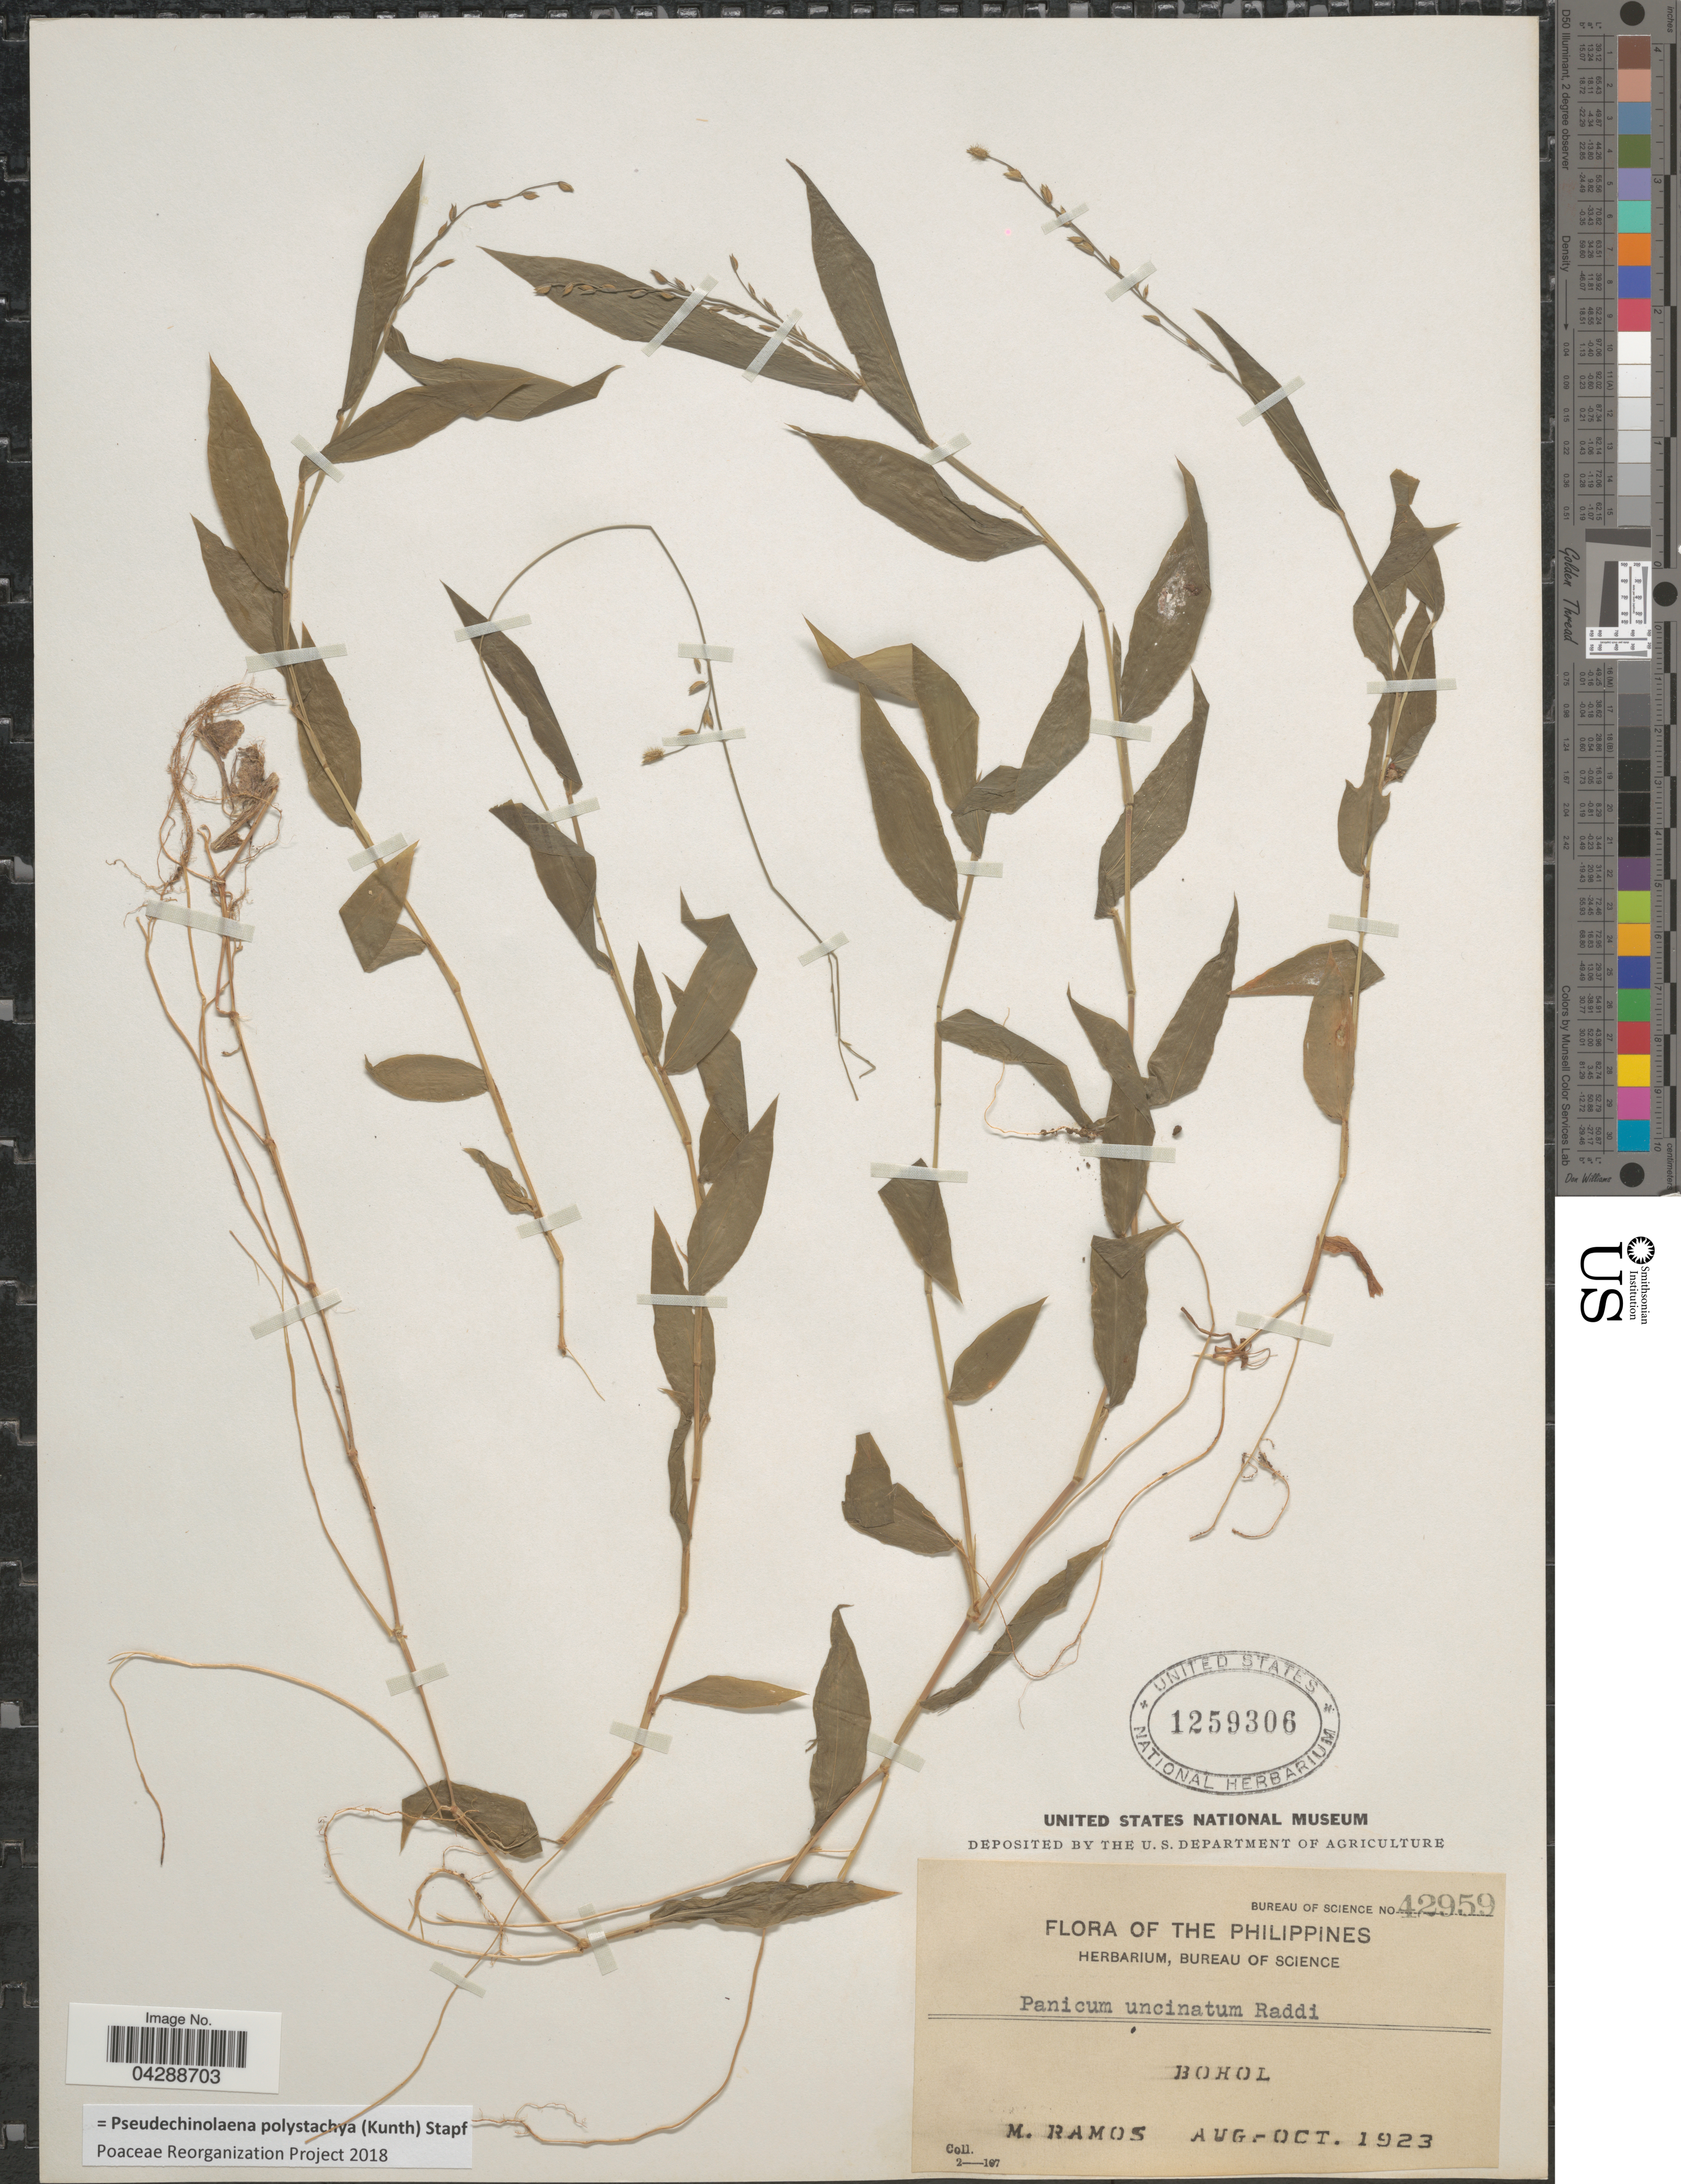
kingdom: Plantae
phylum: Tracheophyta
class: Liliopsida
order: Poales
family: Poaceae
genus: Pseudechinolaena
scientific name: Pseudechinolaena polystachya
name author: (Kunth) Stapf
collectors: M. Ramos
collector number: Bureau of Science 42959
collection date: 1923-08/1923-10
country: Philippines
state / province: Central Visayas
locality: Bohol.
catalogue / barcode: US 1259306